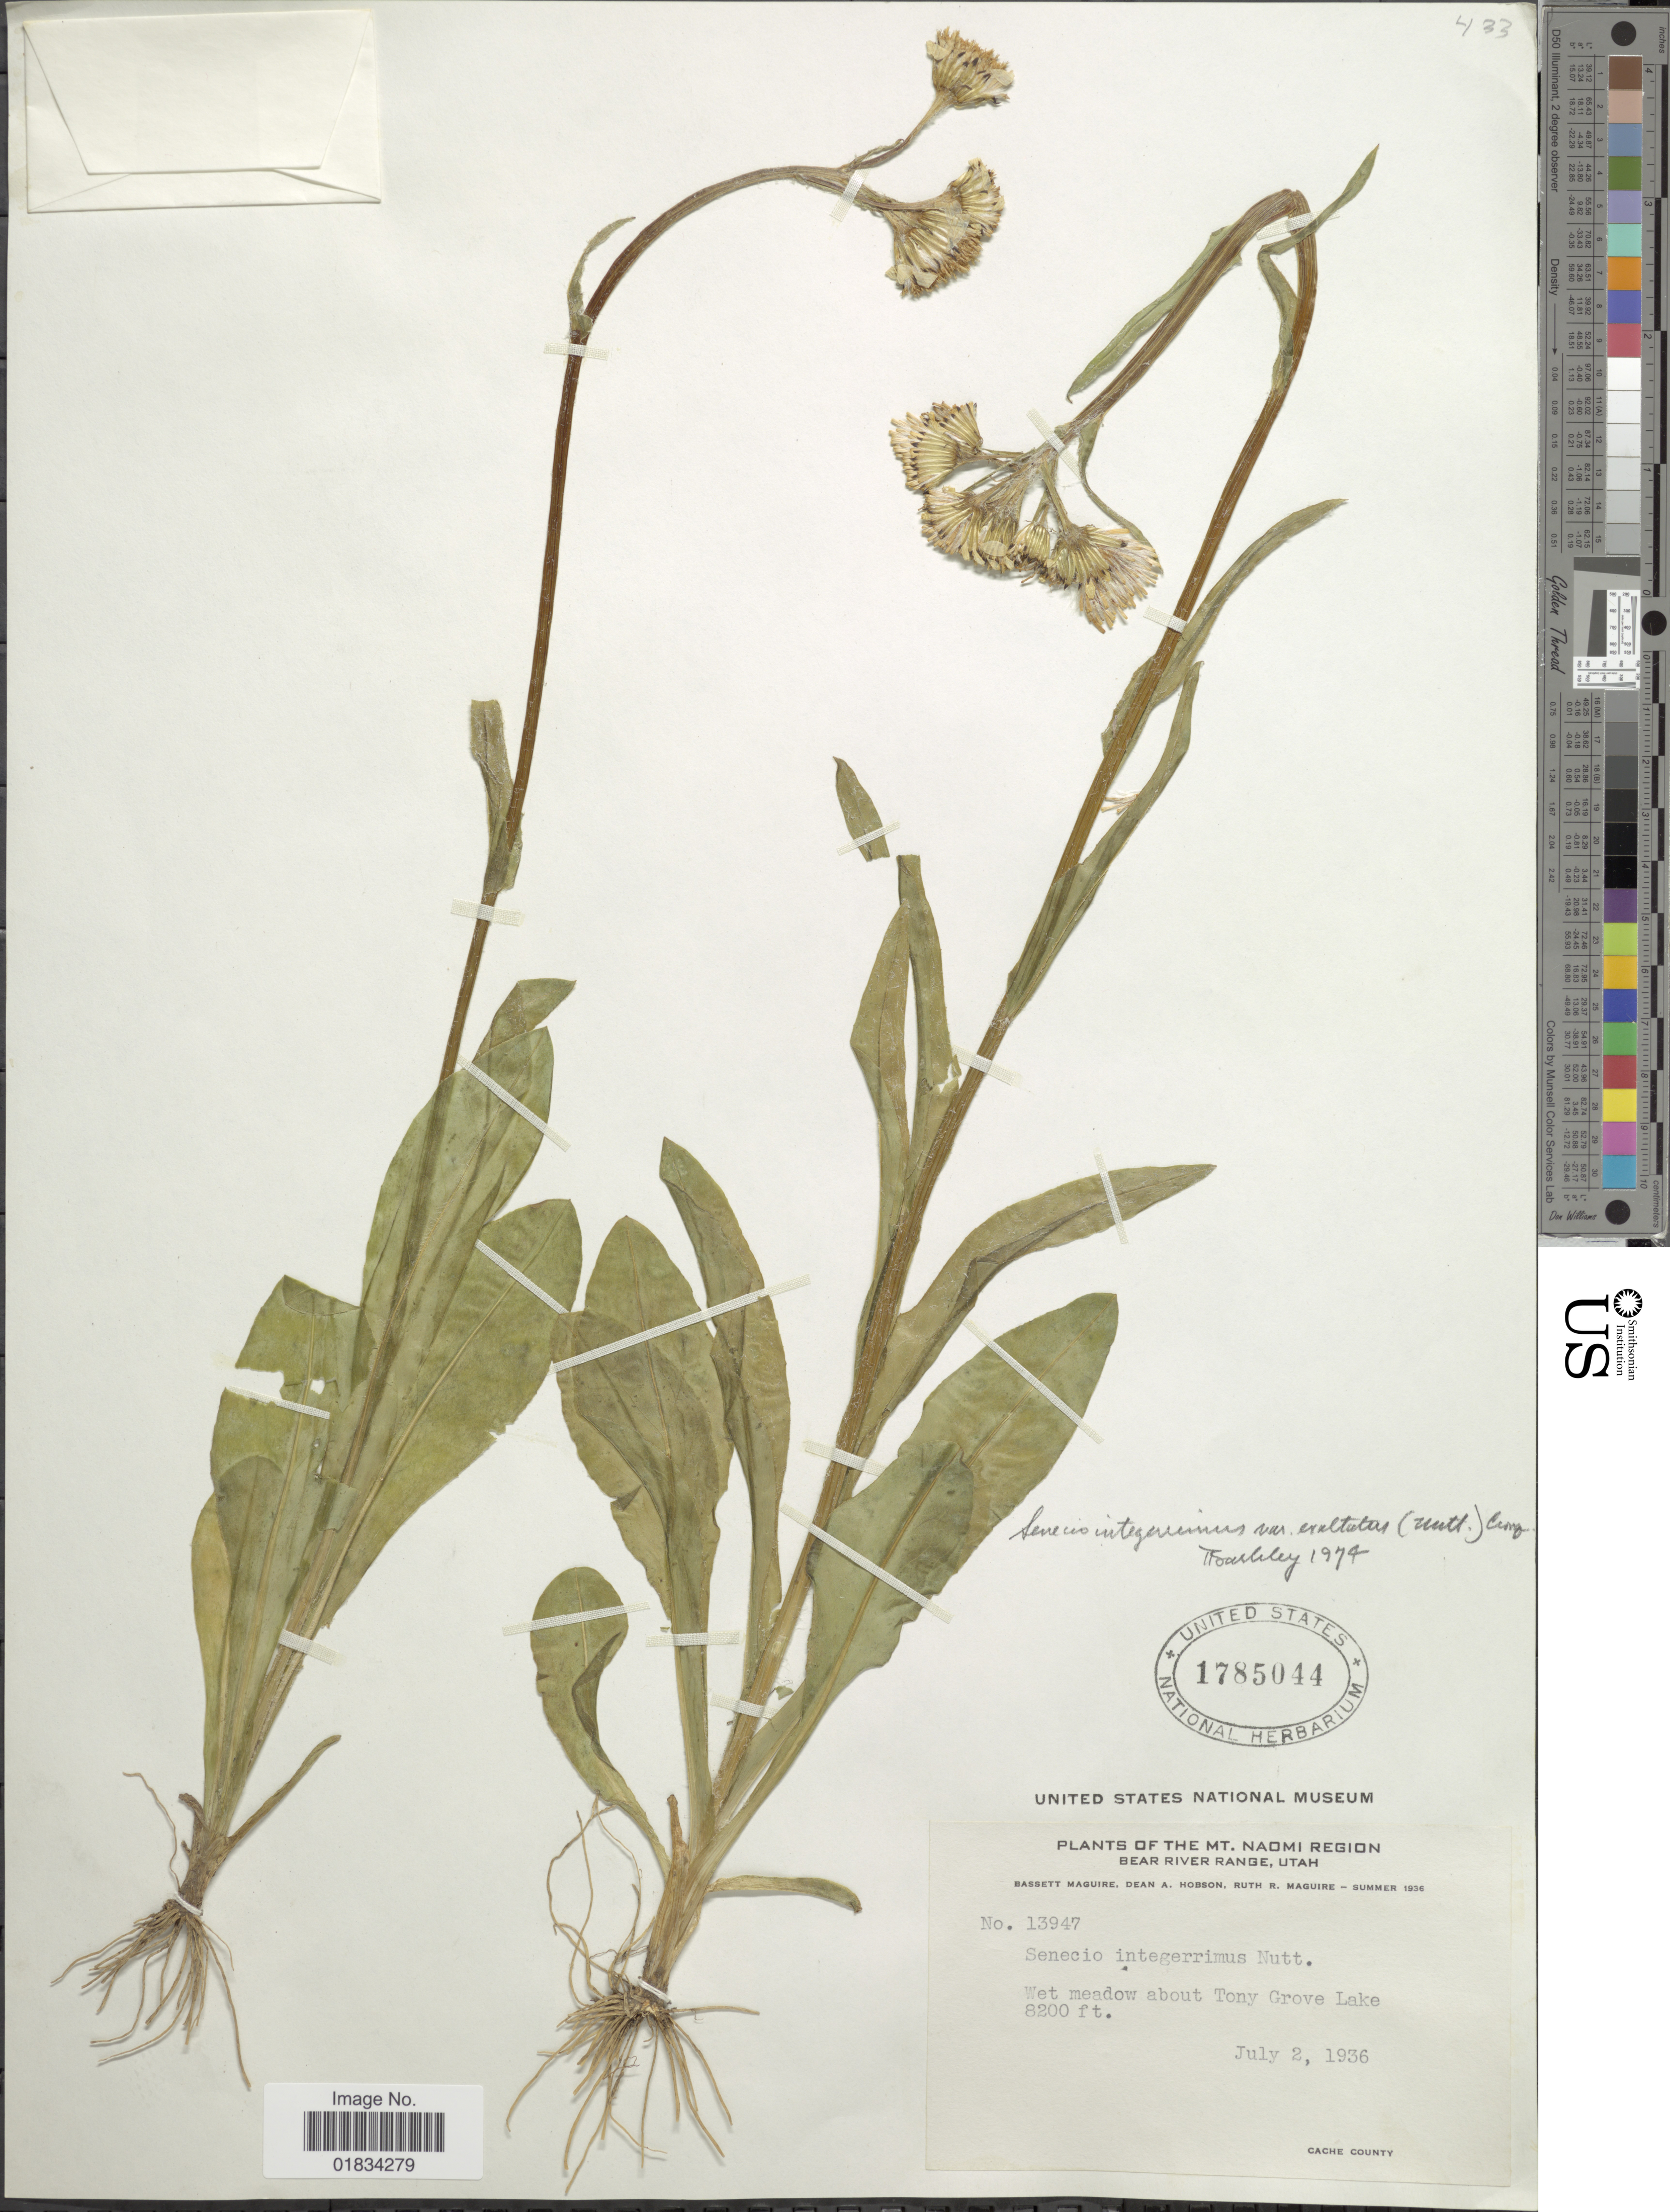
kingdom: Plantae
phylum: Tracheophyta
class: Magnoliopsida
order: Asterales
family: Asteraceae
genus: Senecio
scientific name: Senecio integerrimus var. exaltatus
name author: (Nutt.) Cronq.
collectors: B. Maguire, D. Hobson & R. R. Maguire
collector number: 13947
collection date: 1936-07-02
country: United States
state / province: Utah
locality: Mt. Naomi Region. Bear River Range, about Tony Grove Lake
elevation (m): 2499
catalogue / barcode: US 1785044